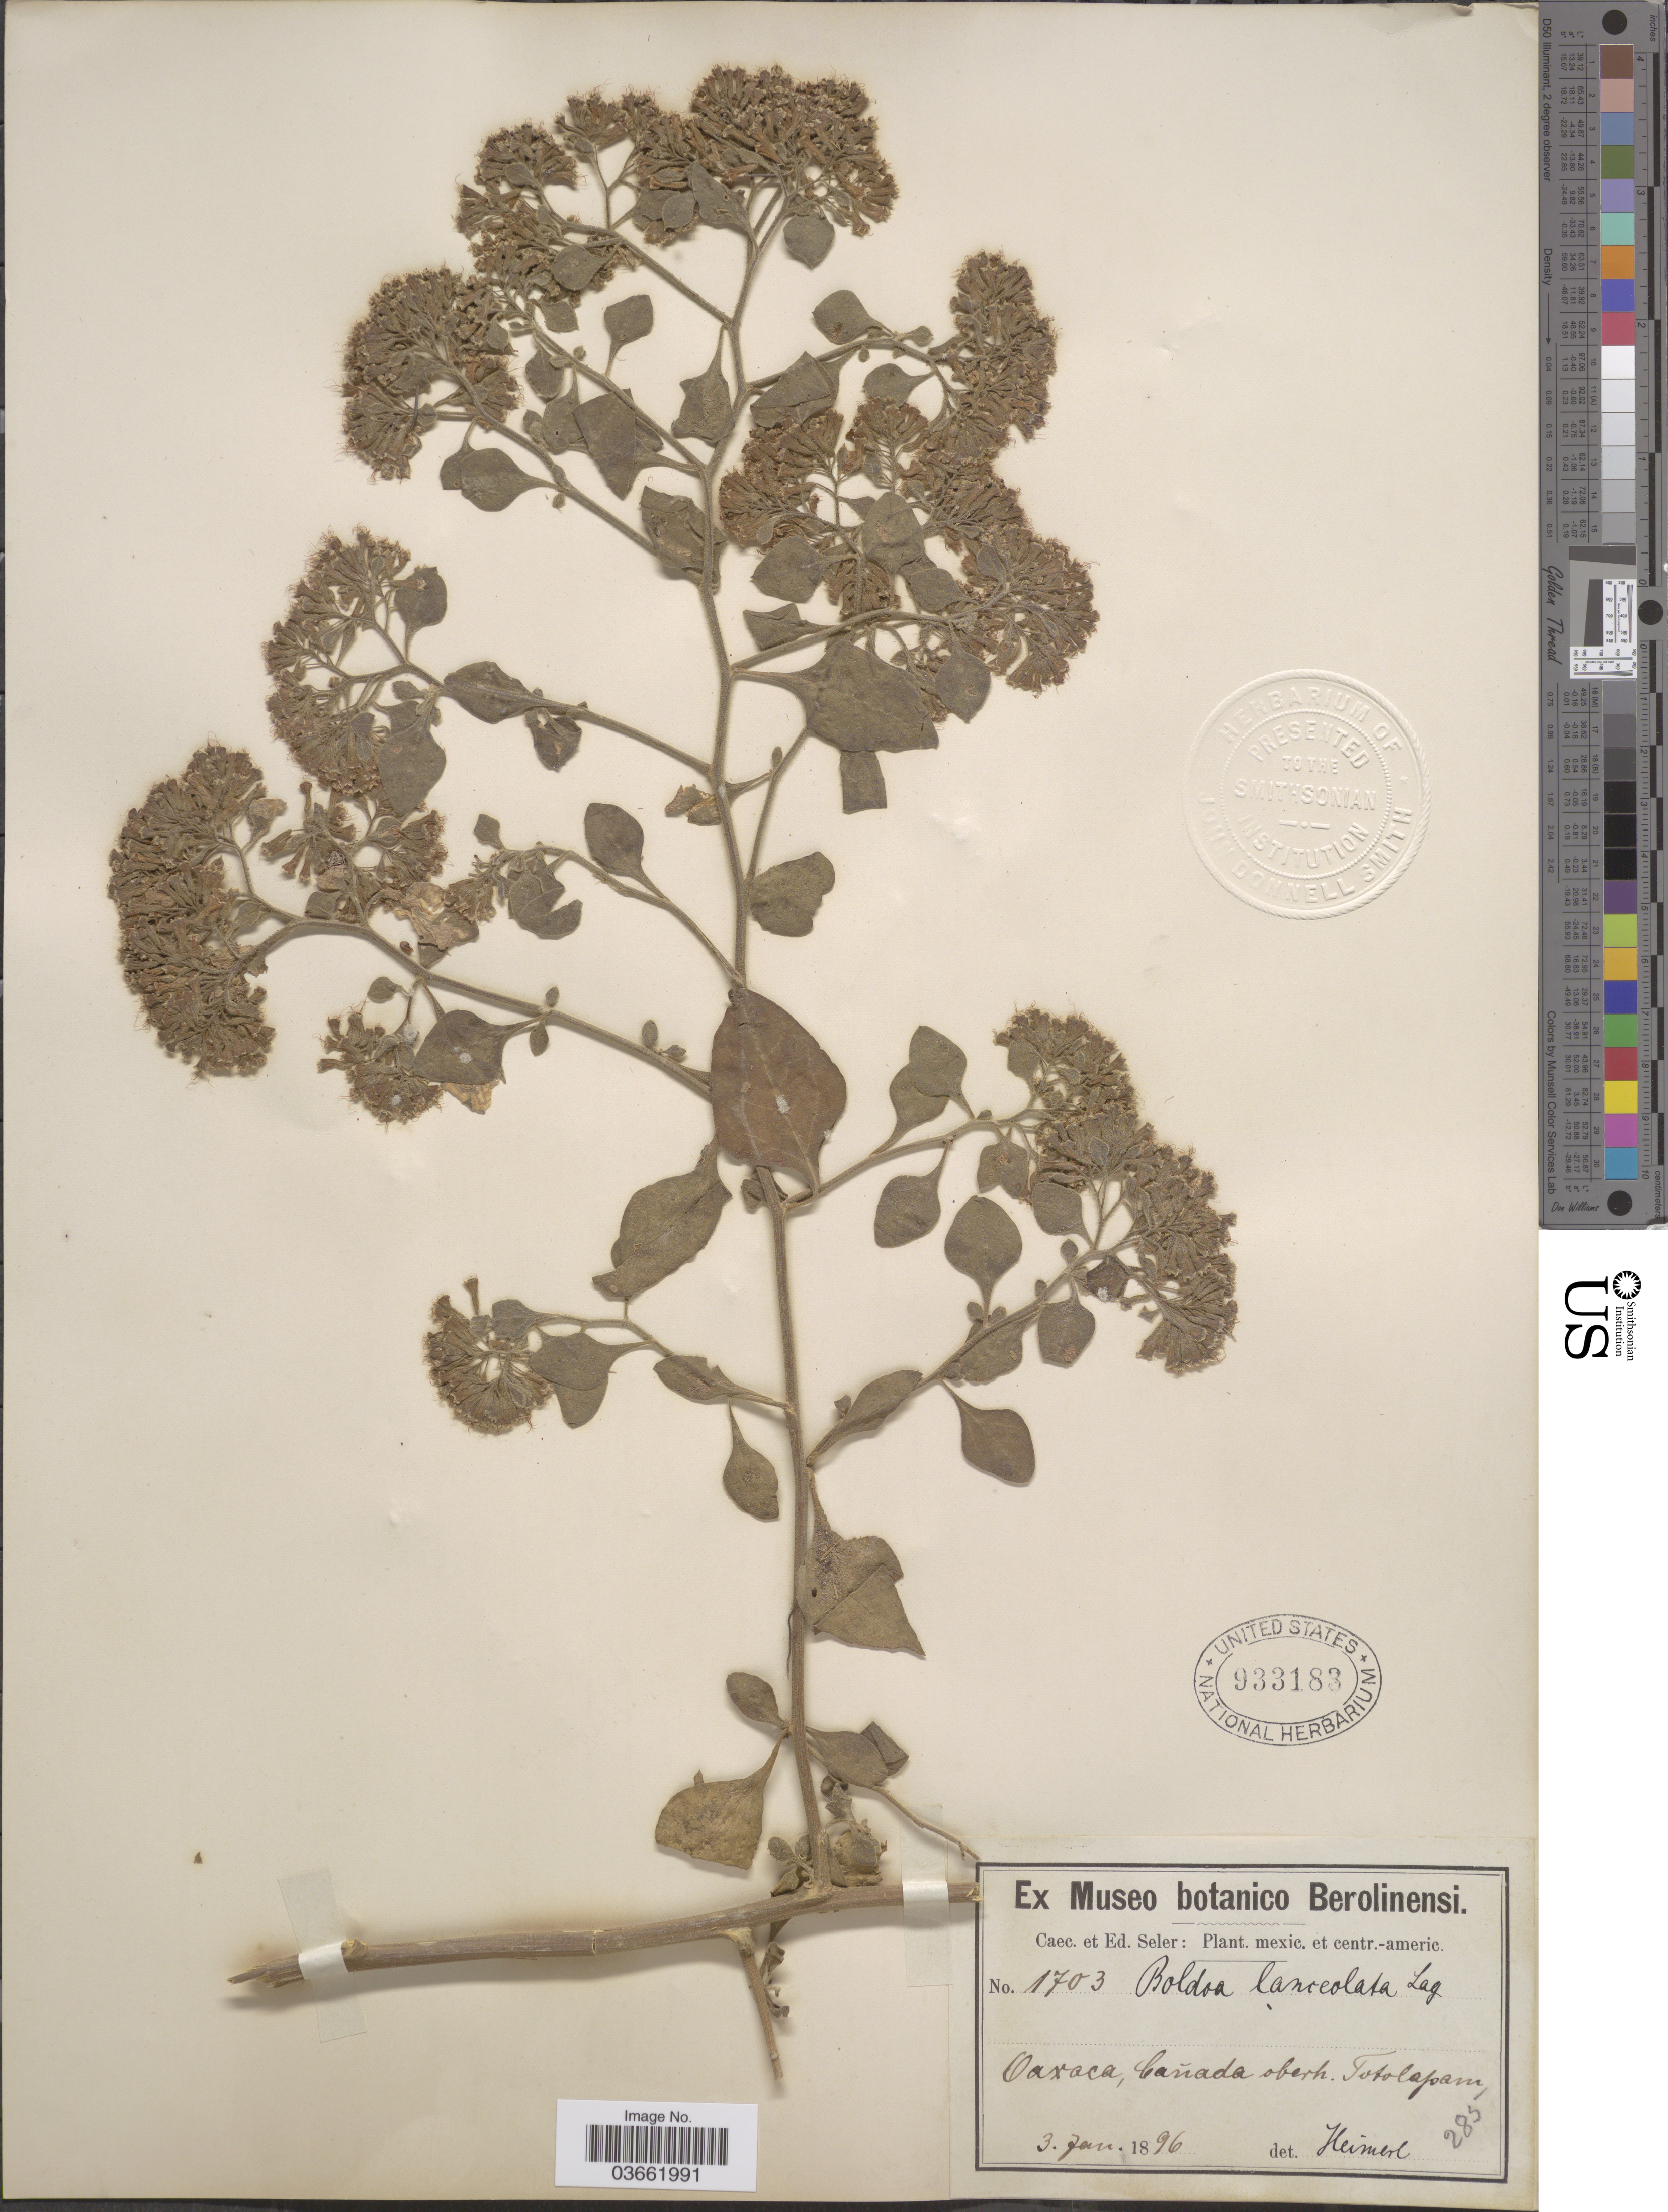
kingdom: Plantae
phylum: Tracheophyta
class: Magnoliopsida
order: Caryophyllales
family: Nyctaginaceae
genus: Salpianthus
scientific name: Salpianthus arenarius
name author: Bonpl.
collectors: C. Seler & E. G. Seler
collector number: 1703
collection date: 1896-01-03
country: Mexico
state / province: Oaxaca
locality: Centr.-americ. Cañada oberh. Totolapam.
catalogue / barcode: US 933183